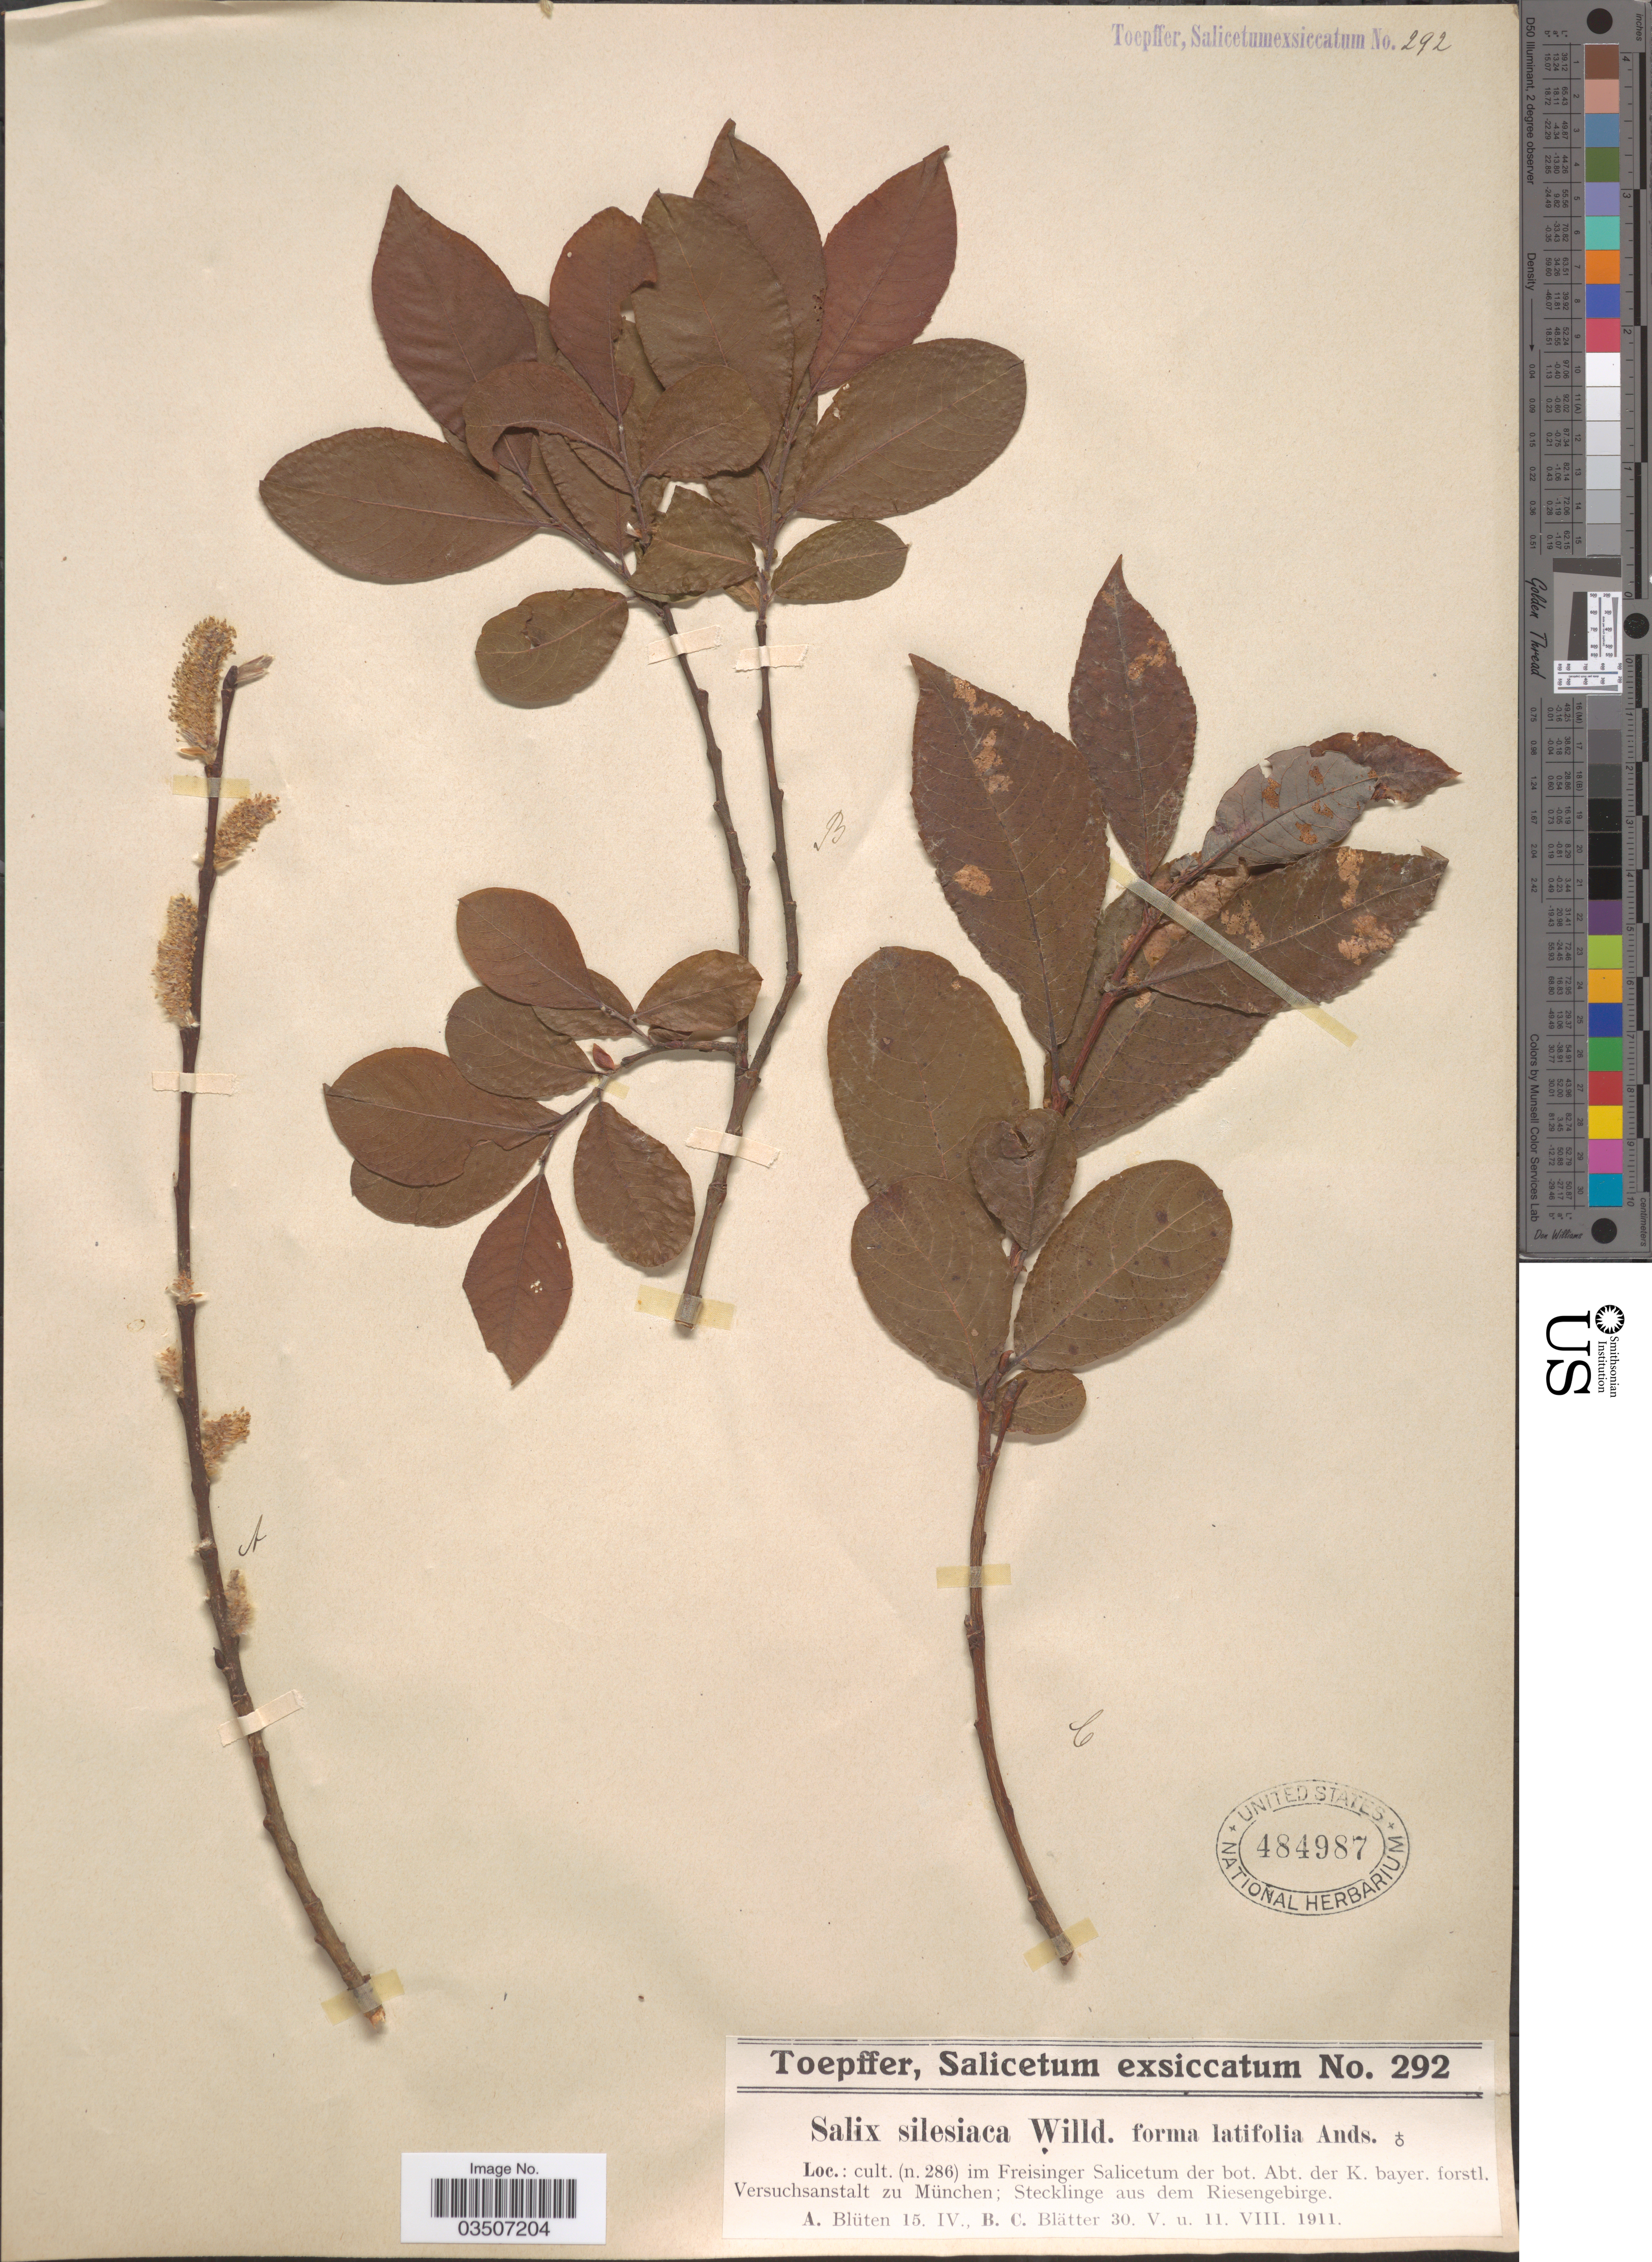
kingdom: Plantae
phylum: Tracheophyta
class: Magnoliopsida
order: Malpighiales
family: Salicaceae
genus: Salix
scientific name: Salix silesiaca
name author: Willd.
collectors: A. Toepffer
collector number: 292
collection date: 1911-04-15/1911-08-11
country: Germany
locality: Cult. (n. 286) im Freisinger Salicetum der bot. Abt. der K. bayer. forstl. Versuchsanstalt zu München; Stecklinge aus dem Riesengebirge.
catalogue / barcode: US 484987